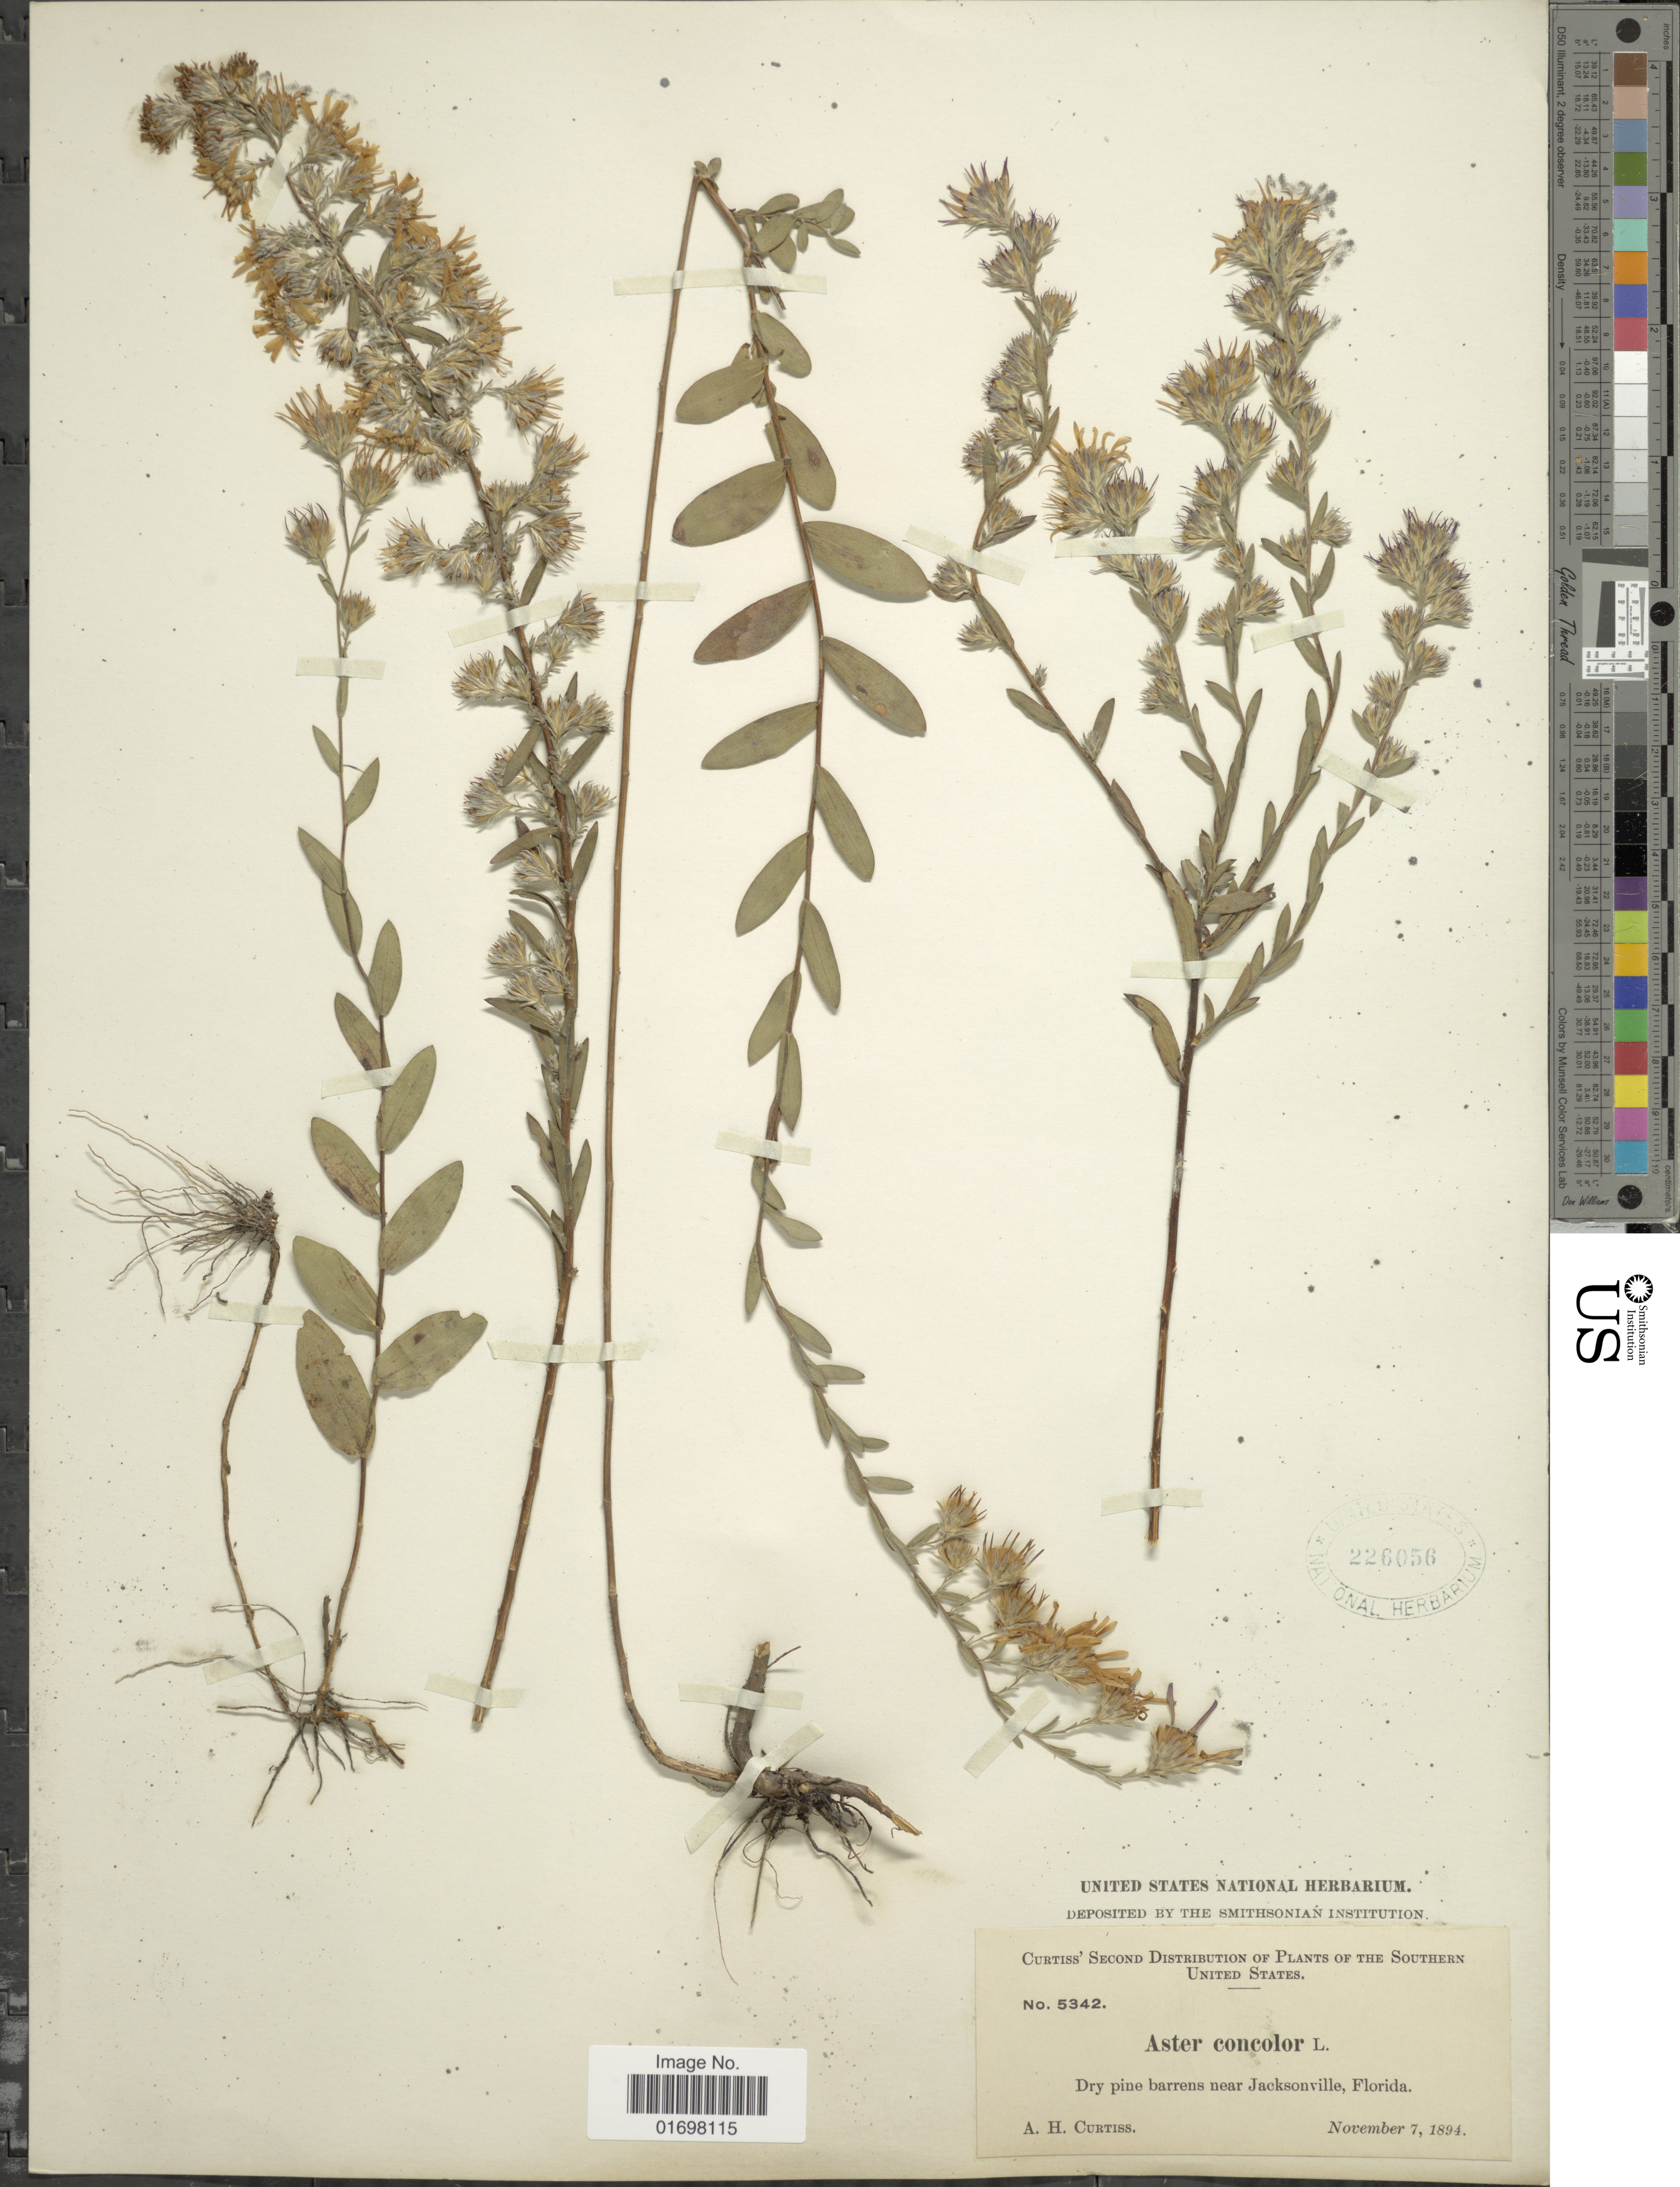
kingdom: Plantae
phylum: Tracheophyta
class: Magnoliopsida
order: Asterales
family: Asteraceae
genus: Symphyotrichum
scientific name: Symphyotrichum concolor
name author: (L.) G.L. Nesom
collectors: A. H. Curtiss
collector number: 5342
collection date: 1894-11-07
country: United States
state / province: Florida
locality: Dry pine barrens near Jacksonville, Florida.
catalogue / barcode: US 226056